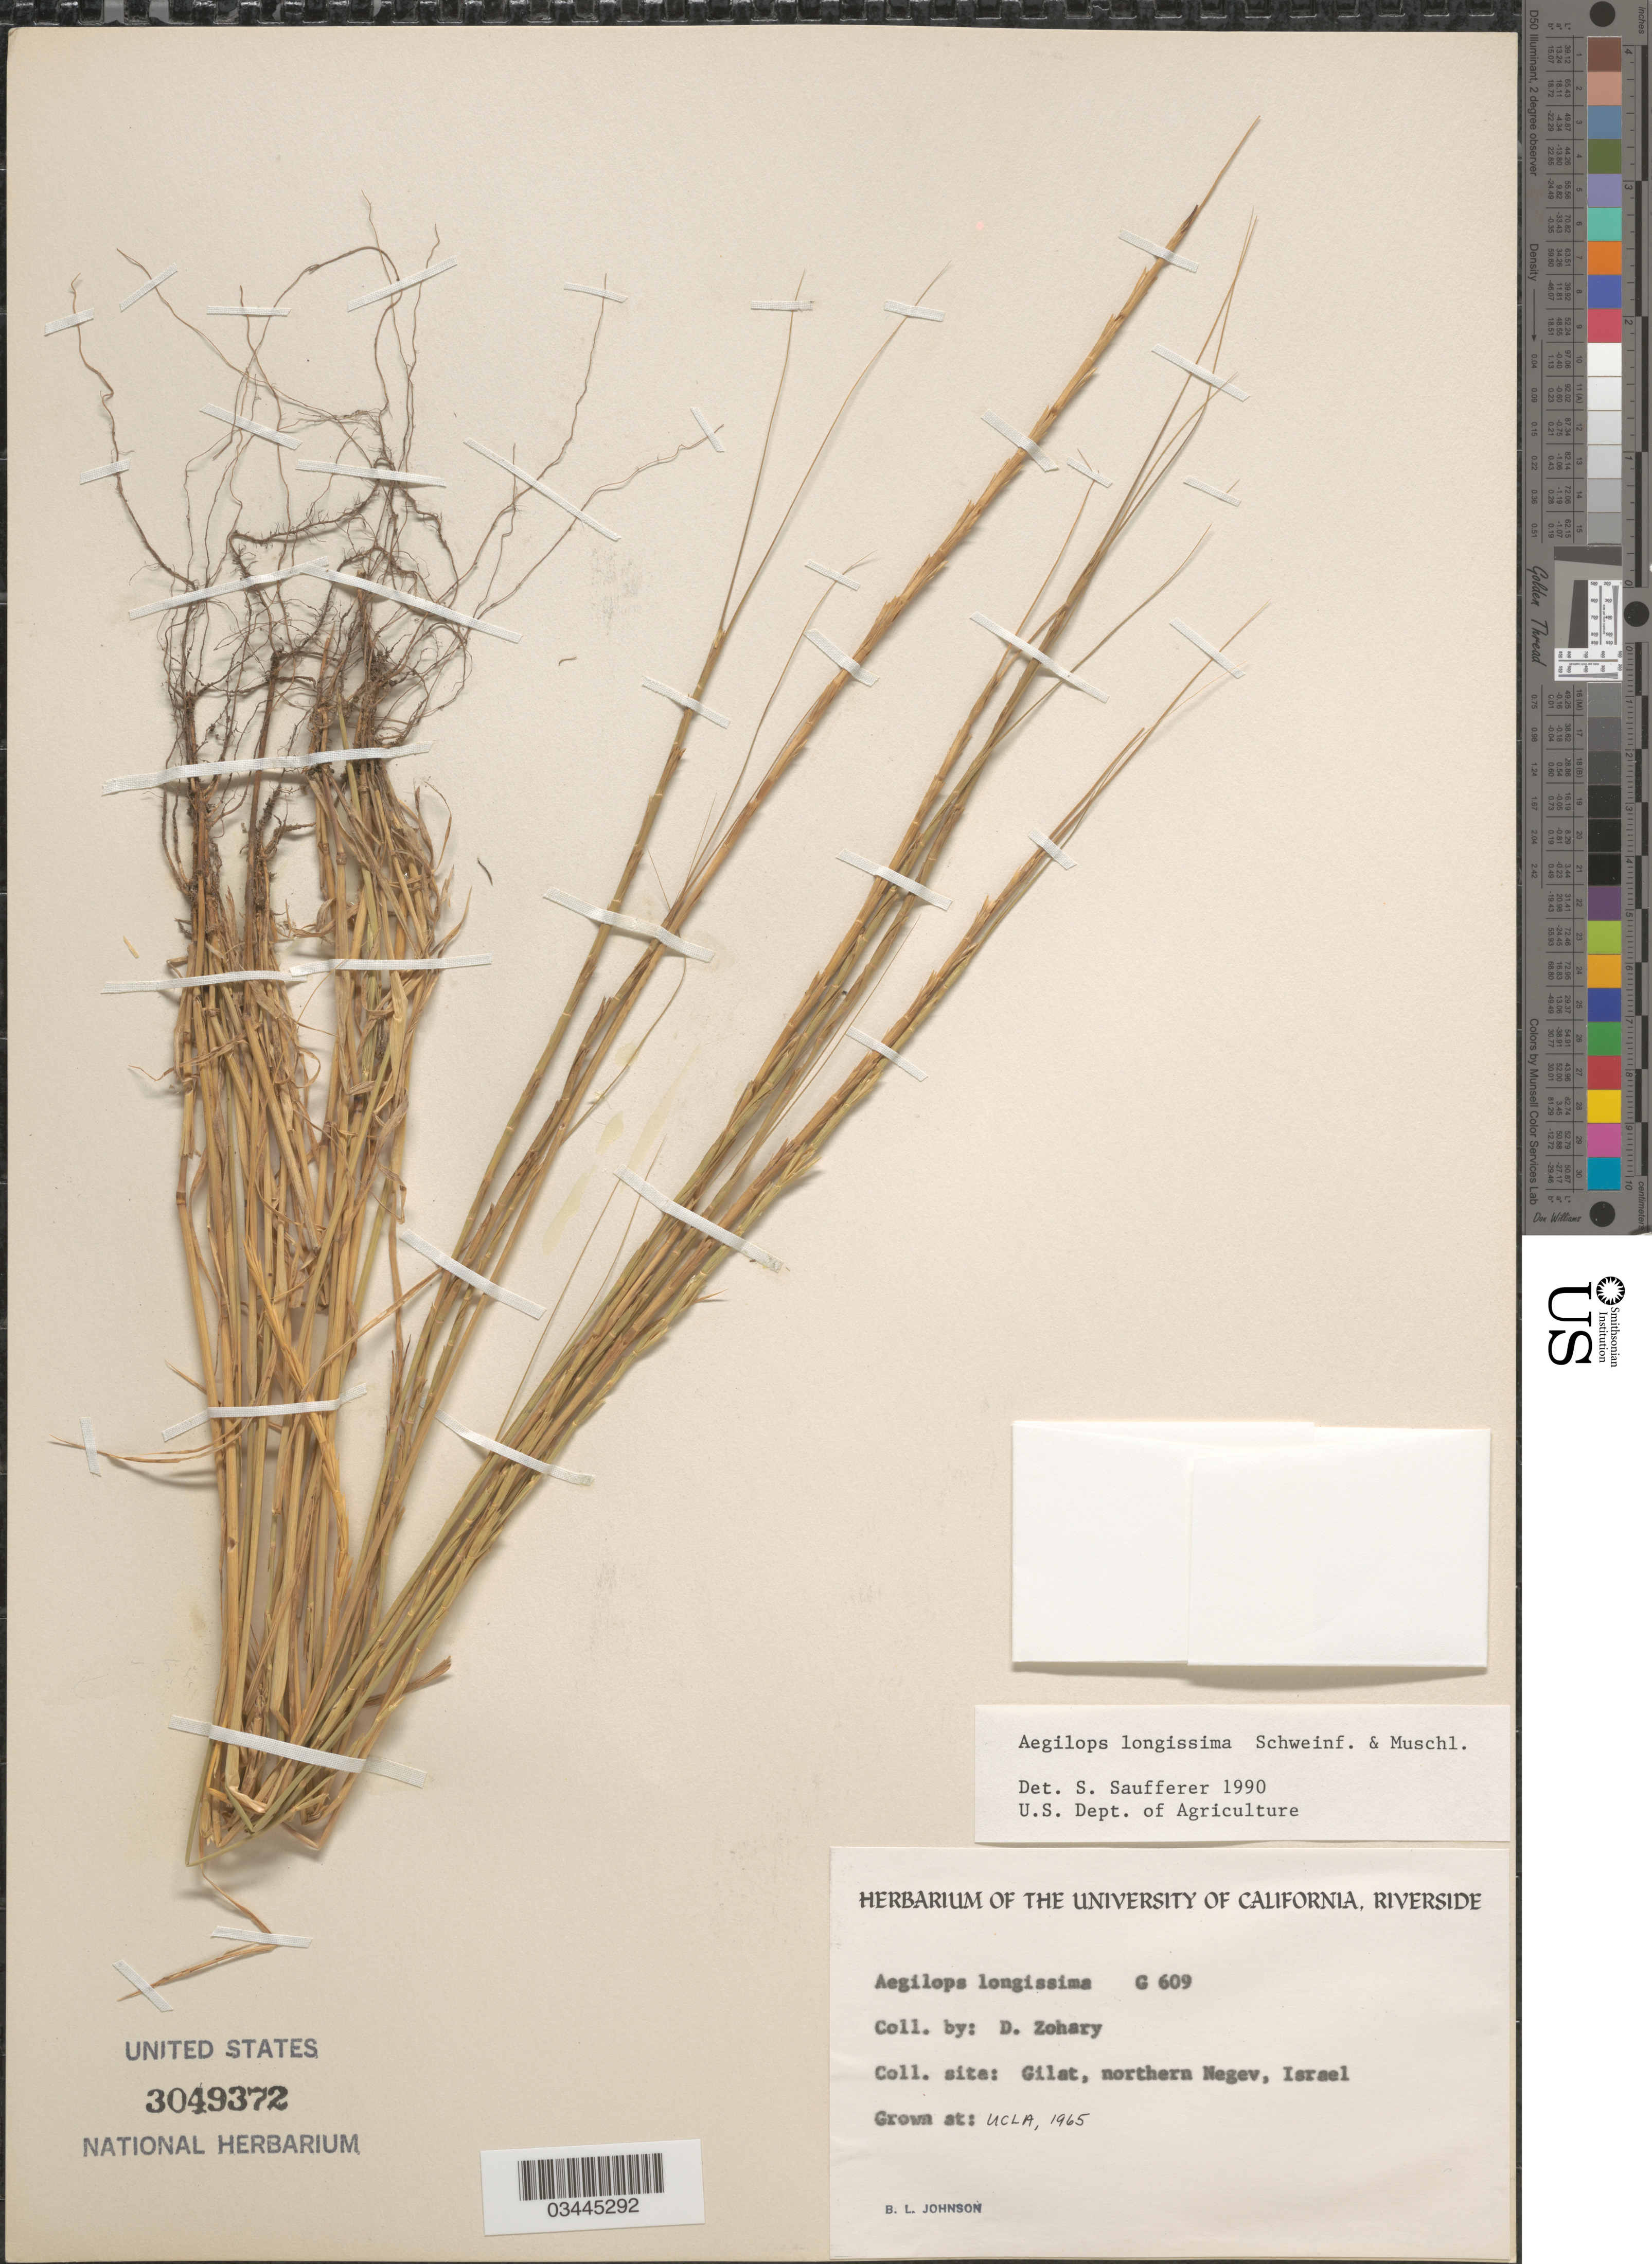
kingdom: Plantae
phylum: Tracheophyta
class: Liliopsida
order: Poales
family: Poaceae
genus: Aegilops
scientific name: Aegilops longissima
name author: Schweinf. & Muschl.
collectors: B. Johnson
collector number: G609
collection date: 1965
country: United States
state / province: California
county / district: Los Angeles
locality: UCLA.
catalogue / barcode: US 3049372